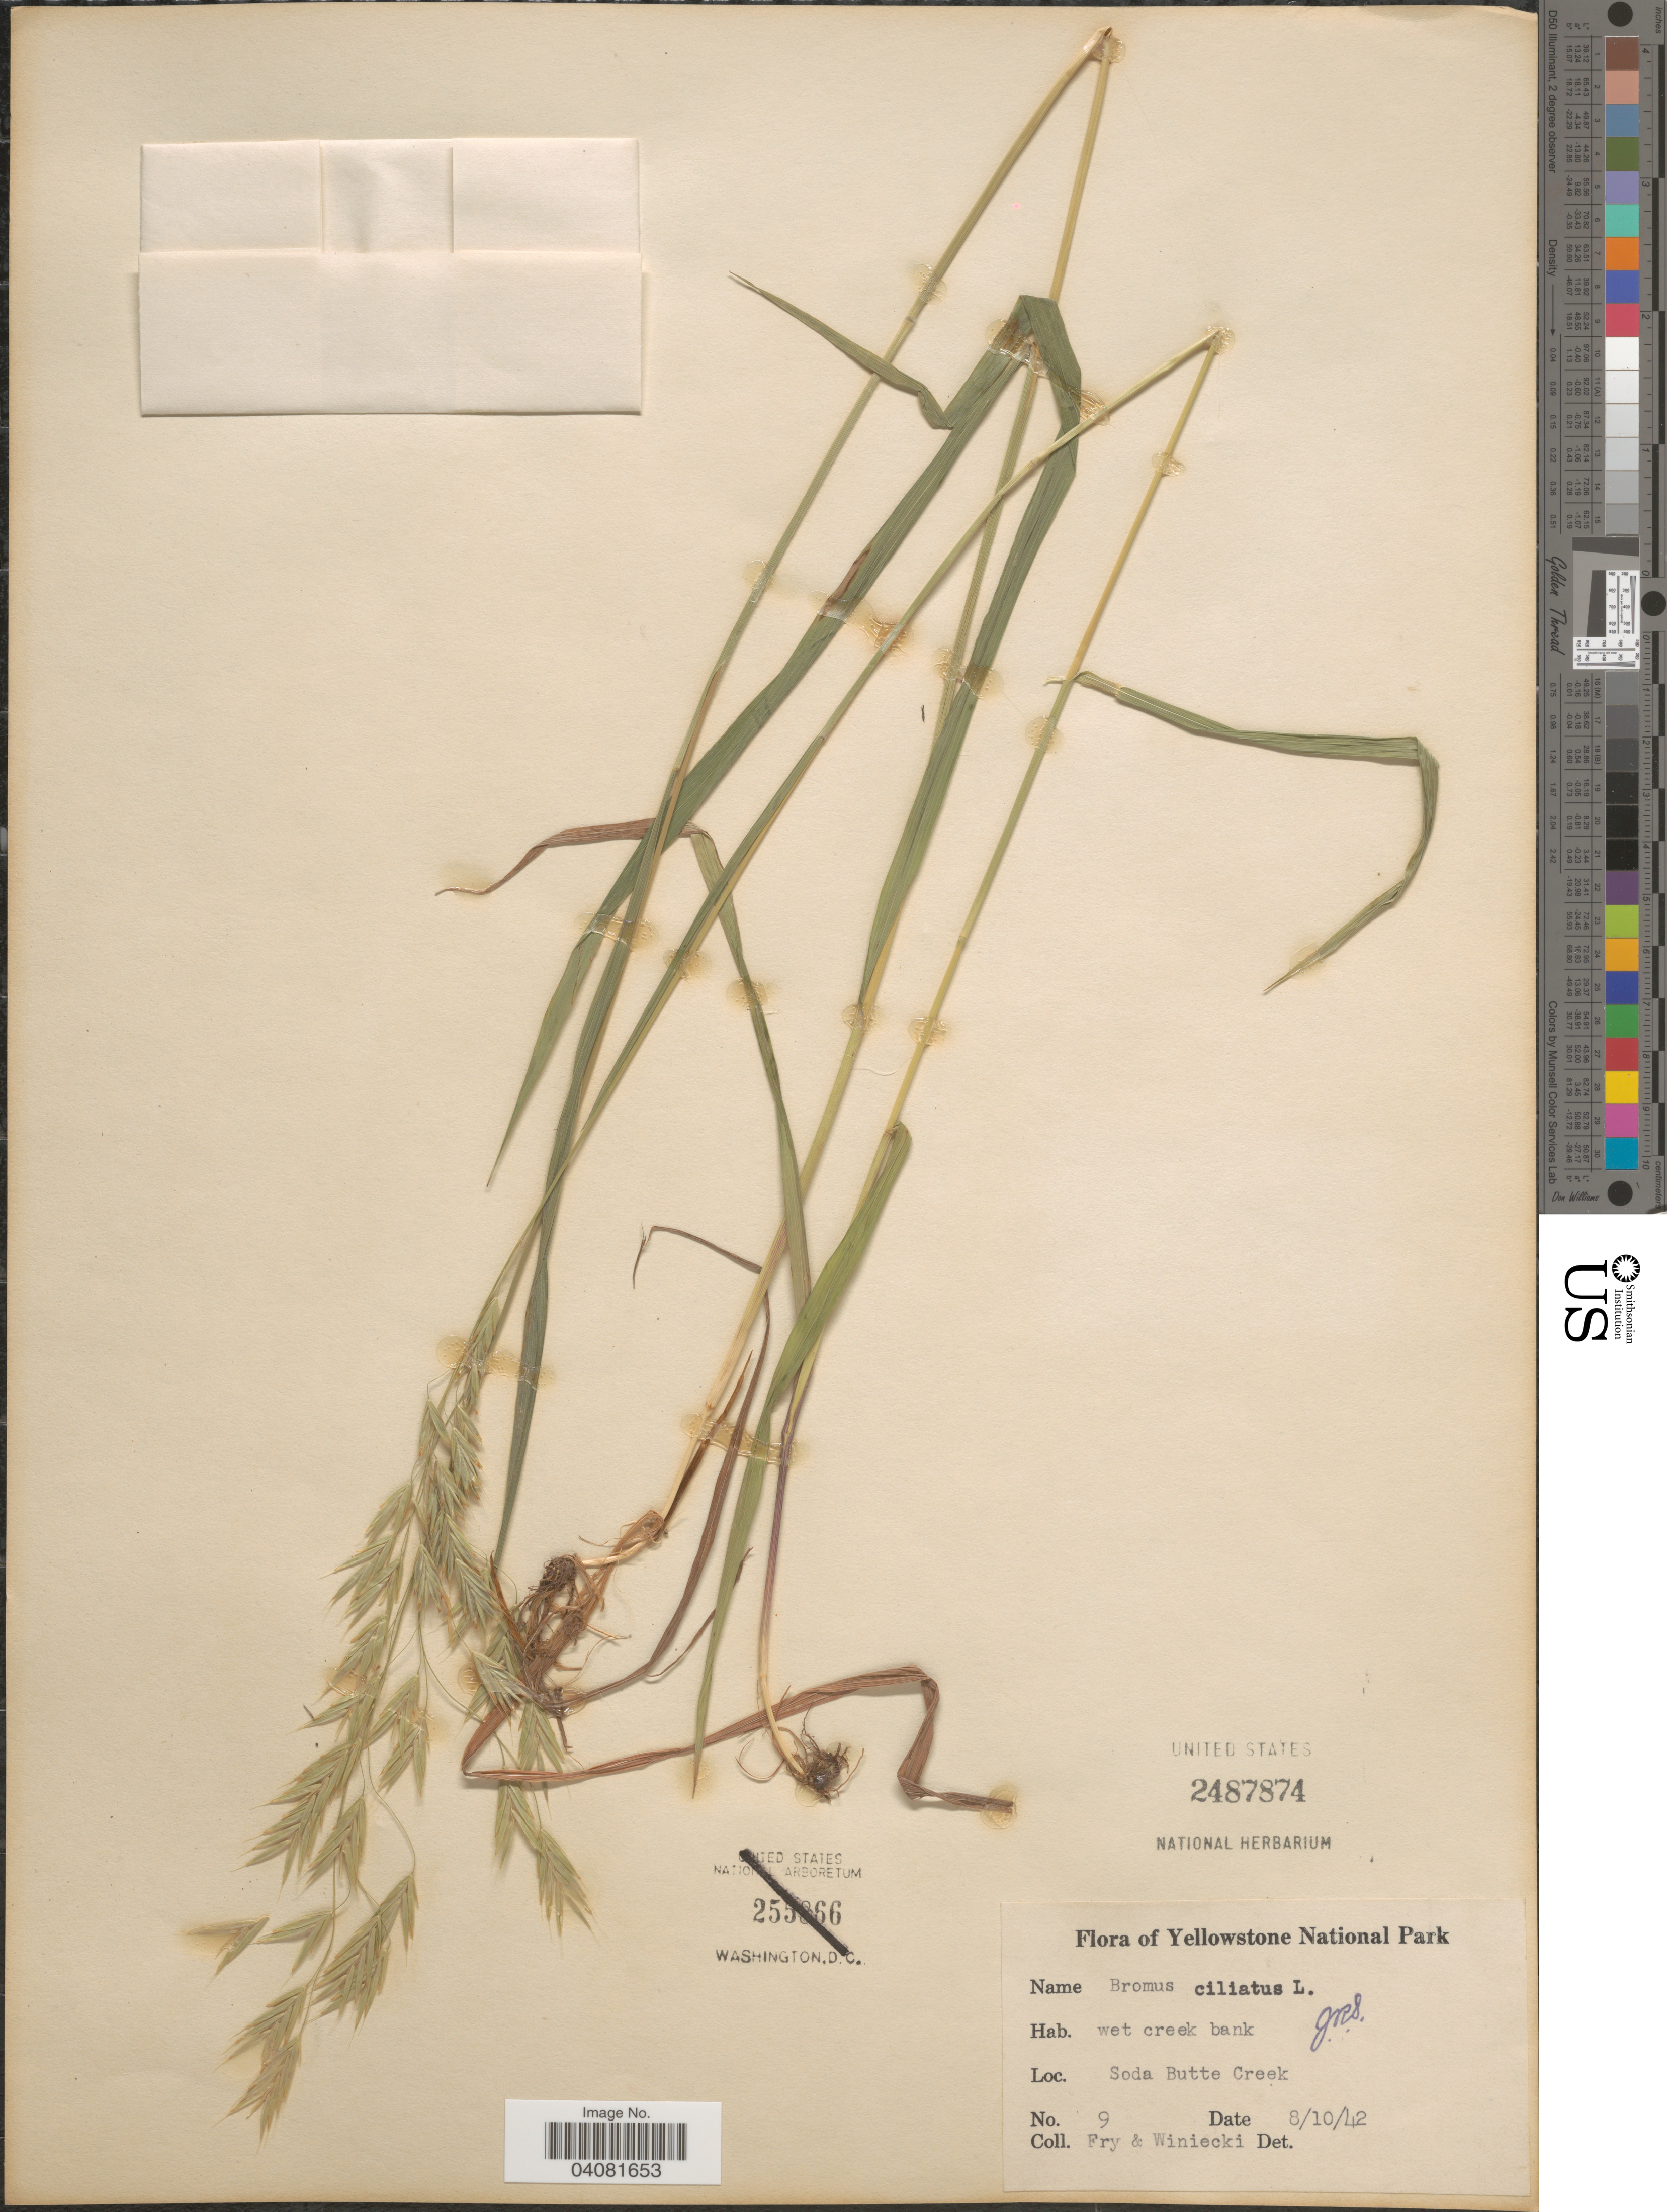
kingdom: Plantae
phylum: Tracheophyta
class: Liliopsida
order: Poales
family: Poaceae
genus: Bromus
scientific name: Bromus ciliatus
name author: L.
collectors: -. Fry & Winiecki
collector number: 9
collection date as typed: Transcribed d/m/y: 10/8/42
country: United States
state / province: Wyoming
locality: Yellowstone National Park. Soda Butte Creek.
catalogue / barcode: US 2487874